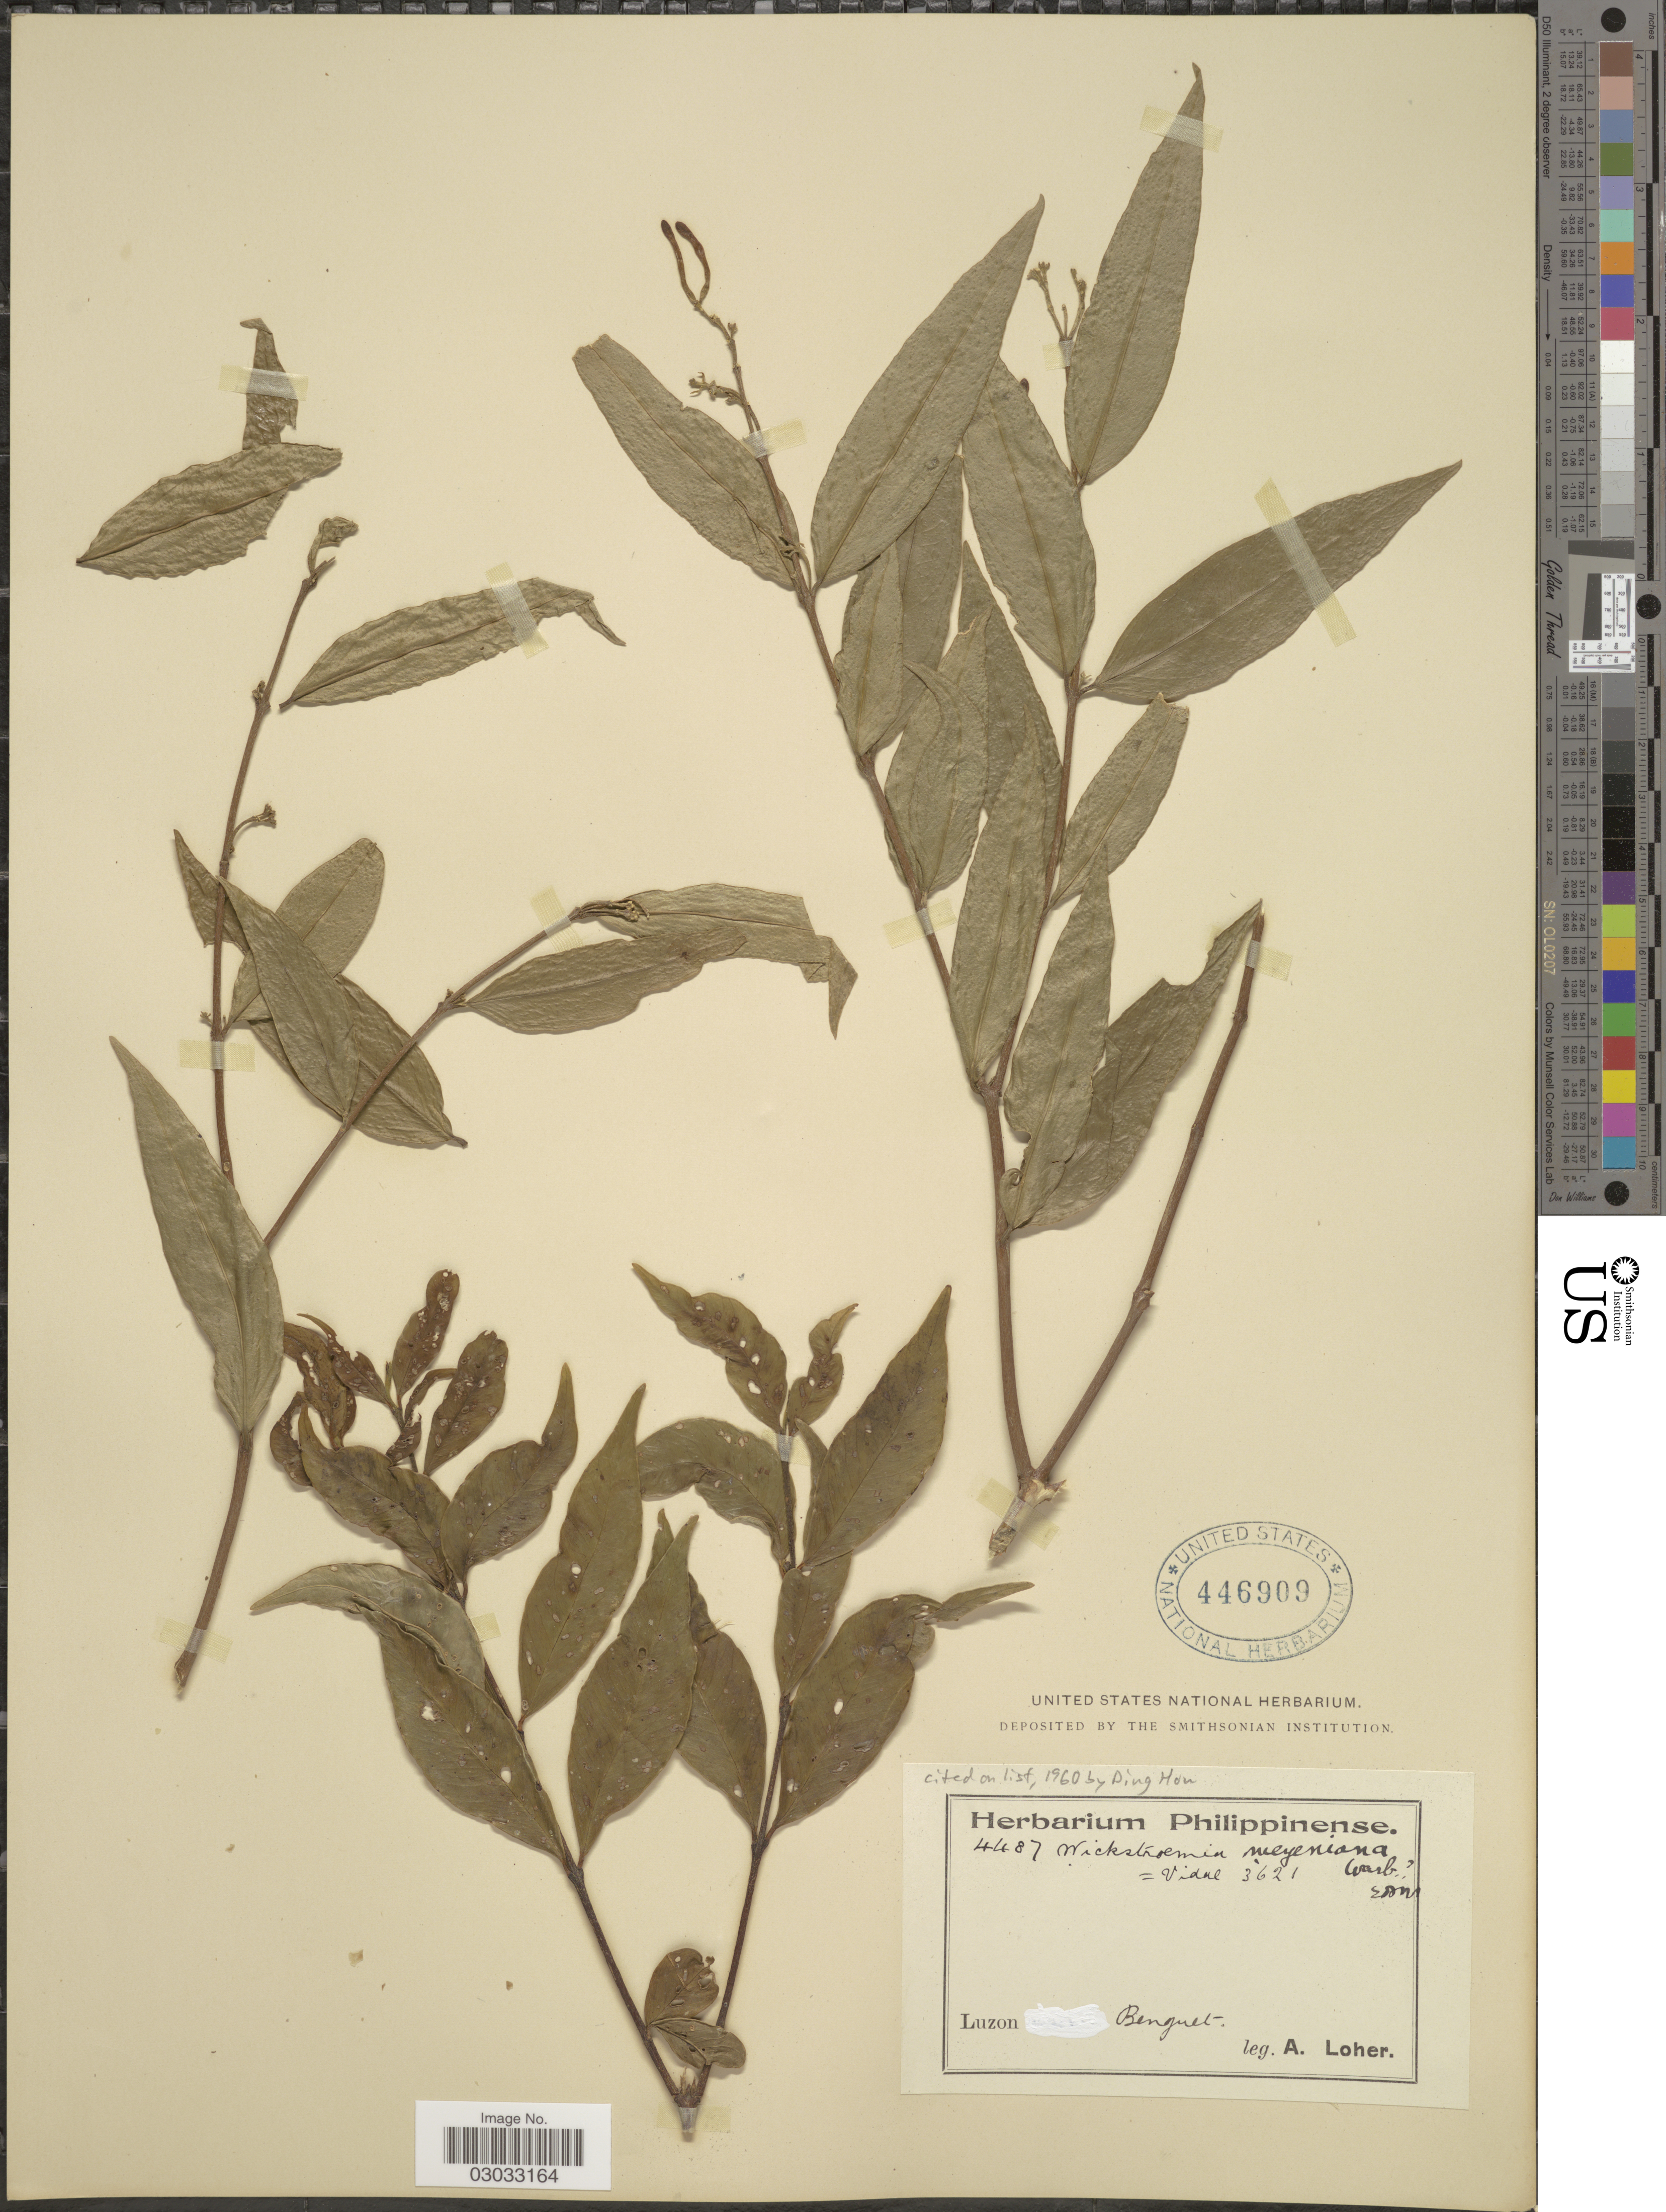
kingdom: Plantae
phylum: Tracheophyta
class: Magnoliopsida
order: Malvales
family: Thymelaeaceae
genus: Wikstroemia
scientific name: Wikstroemia meyeniana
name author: Warb.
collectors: A. Loher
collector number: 4487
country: Philippines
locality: Luzon, Benguet.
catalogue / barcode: US 446909